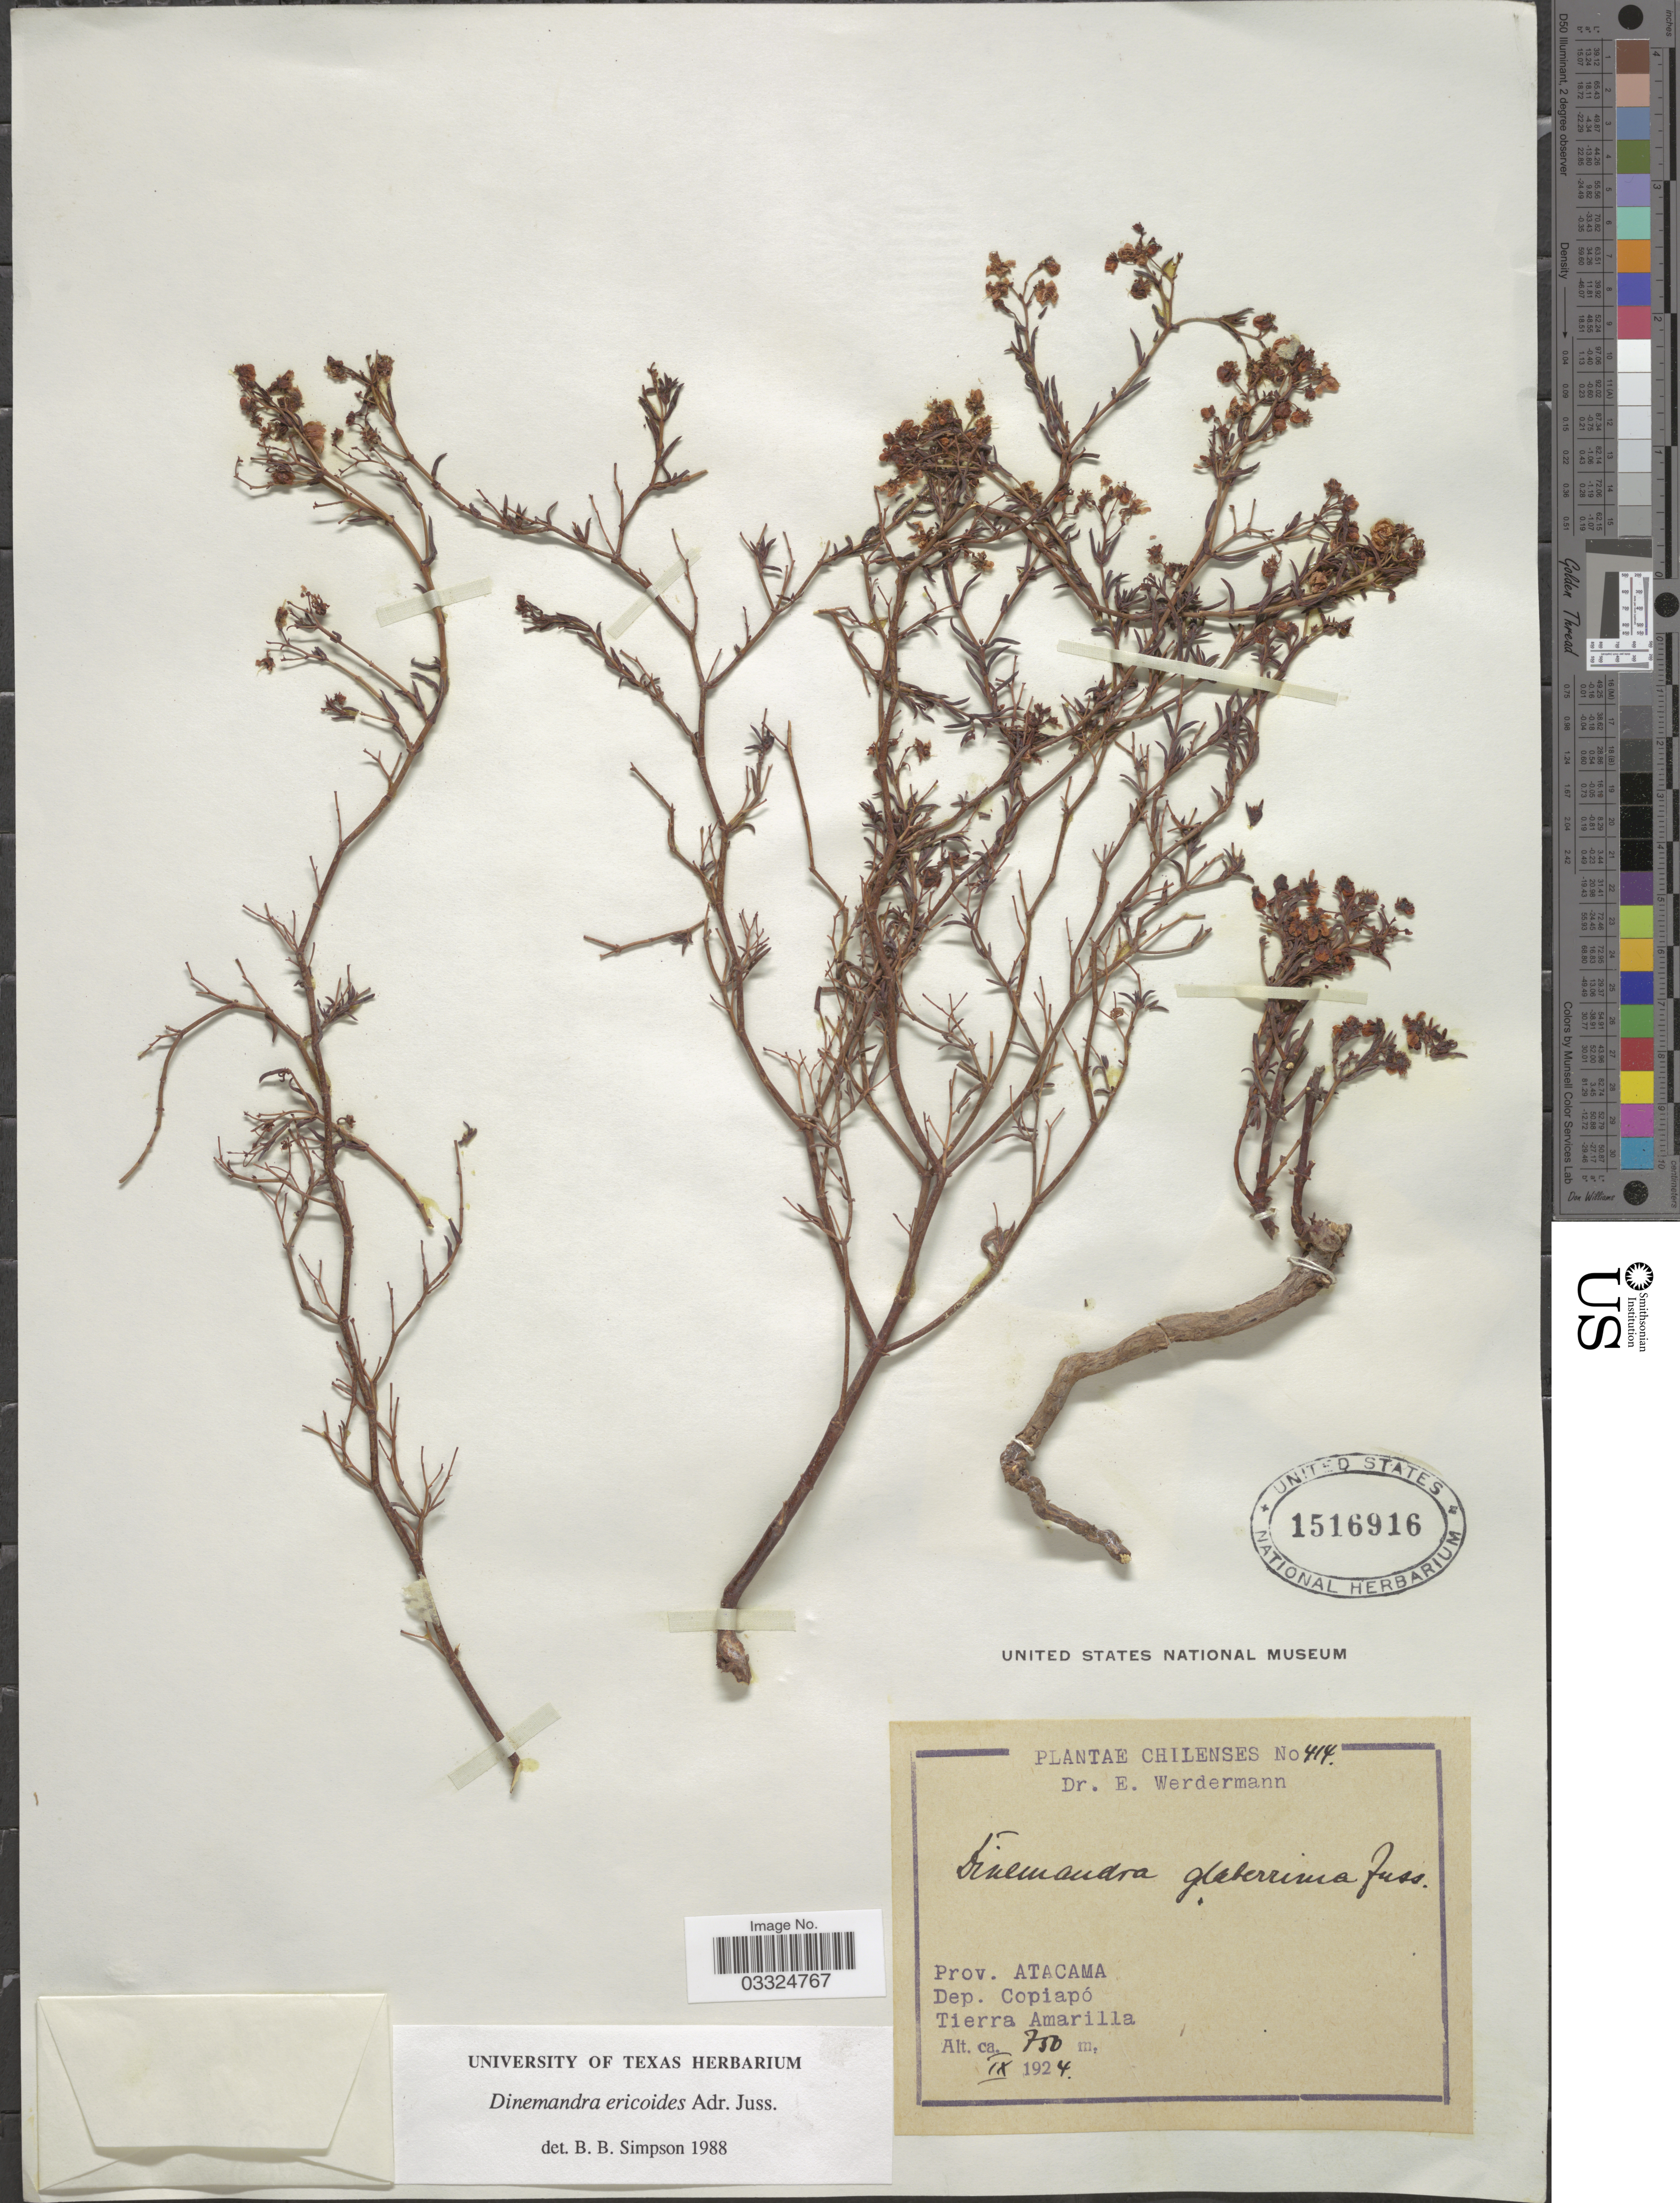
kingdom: Plantae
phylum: Tracheophyta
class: Magnoliopsida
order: Malpighiales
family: Malpighiaceae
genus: Dinemandra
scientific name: Dinemandra ericoides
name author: A. Juss.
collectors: E. Werdermann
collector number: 414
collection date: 1924-09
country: Chile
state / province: Atacama (III)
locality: Prov. Atacama. Dep. Copiapó. Tierra Amarilla.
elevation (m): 750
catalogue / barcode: US 1516916